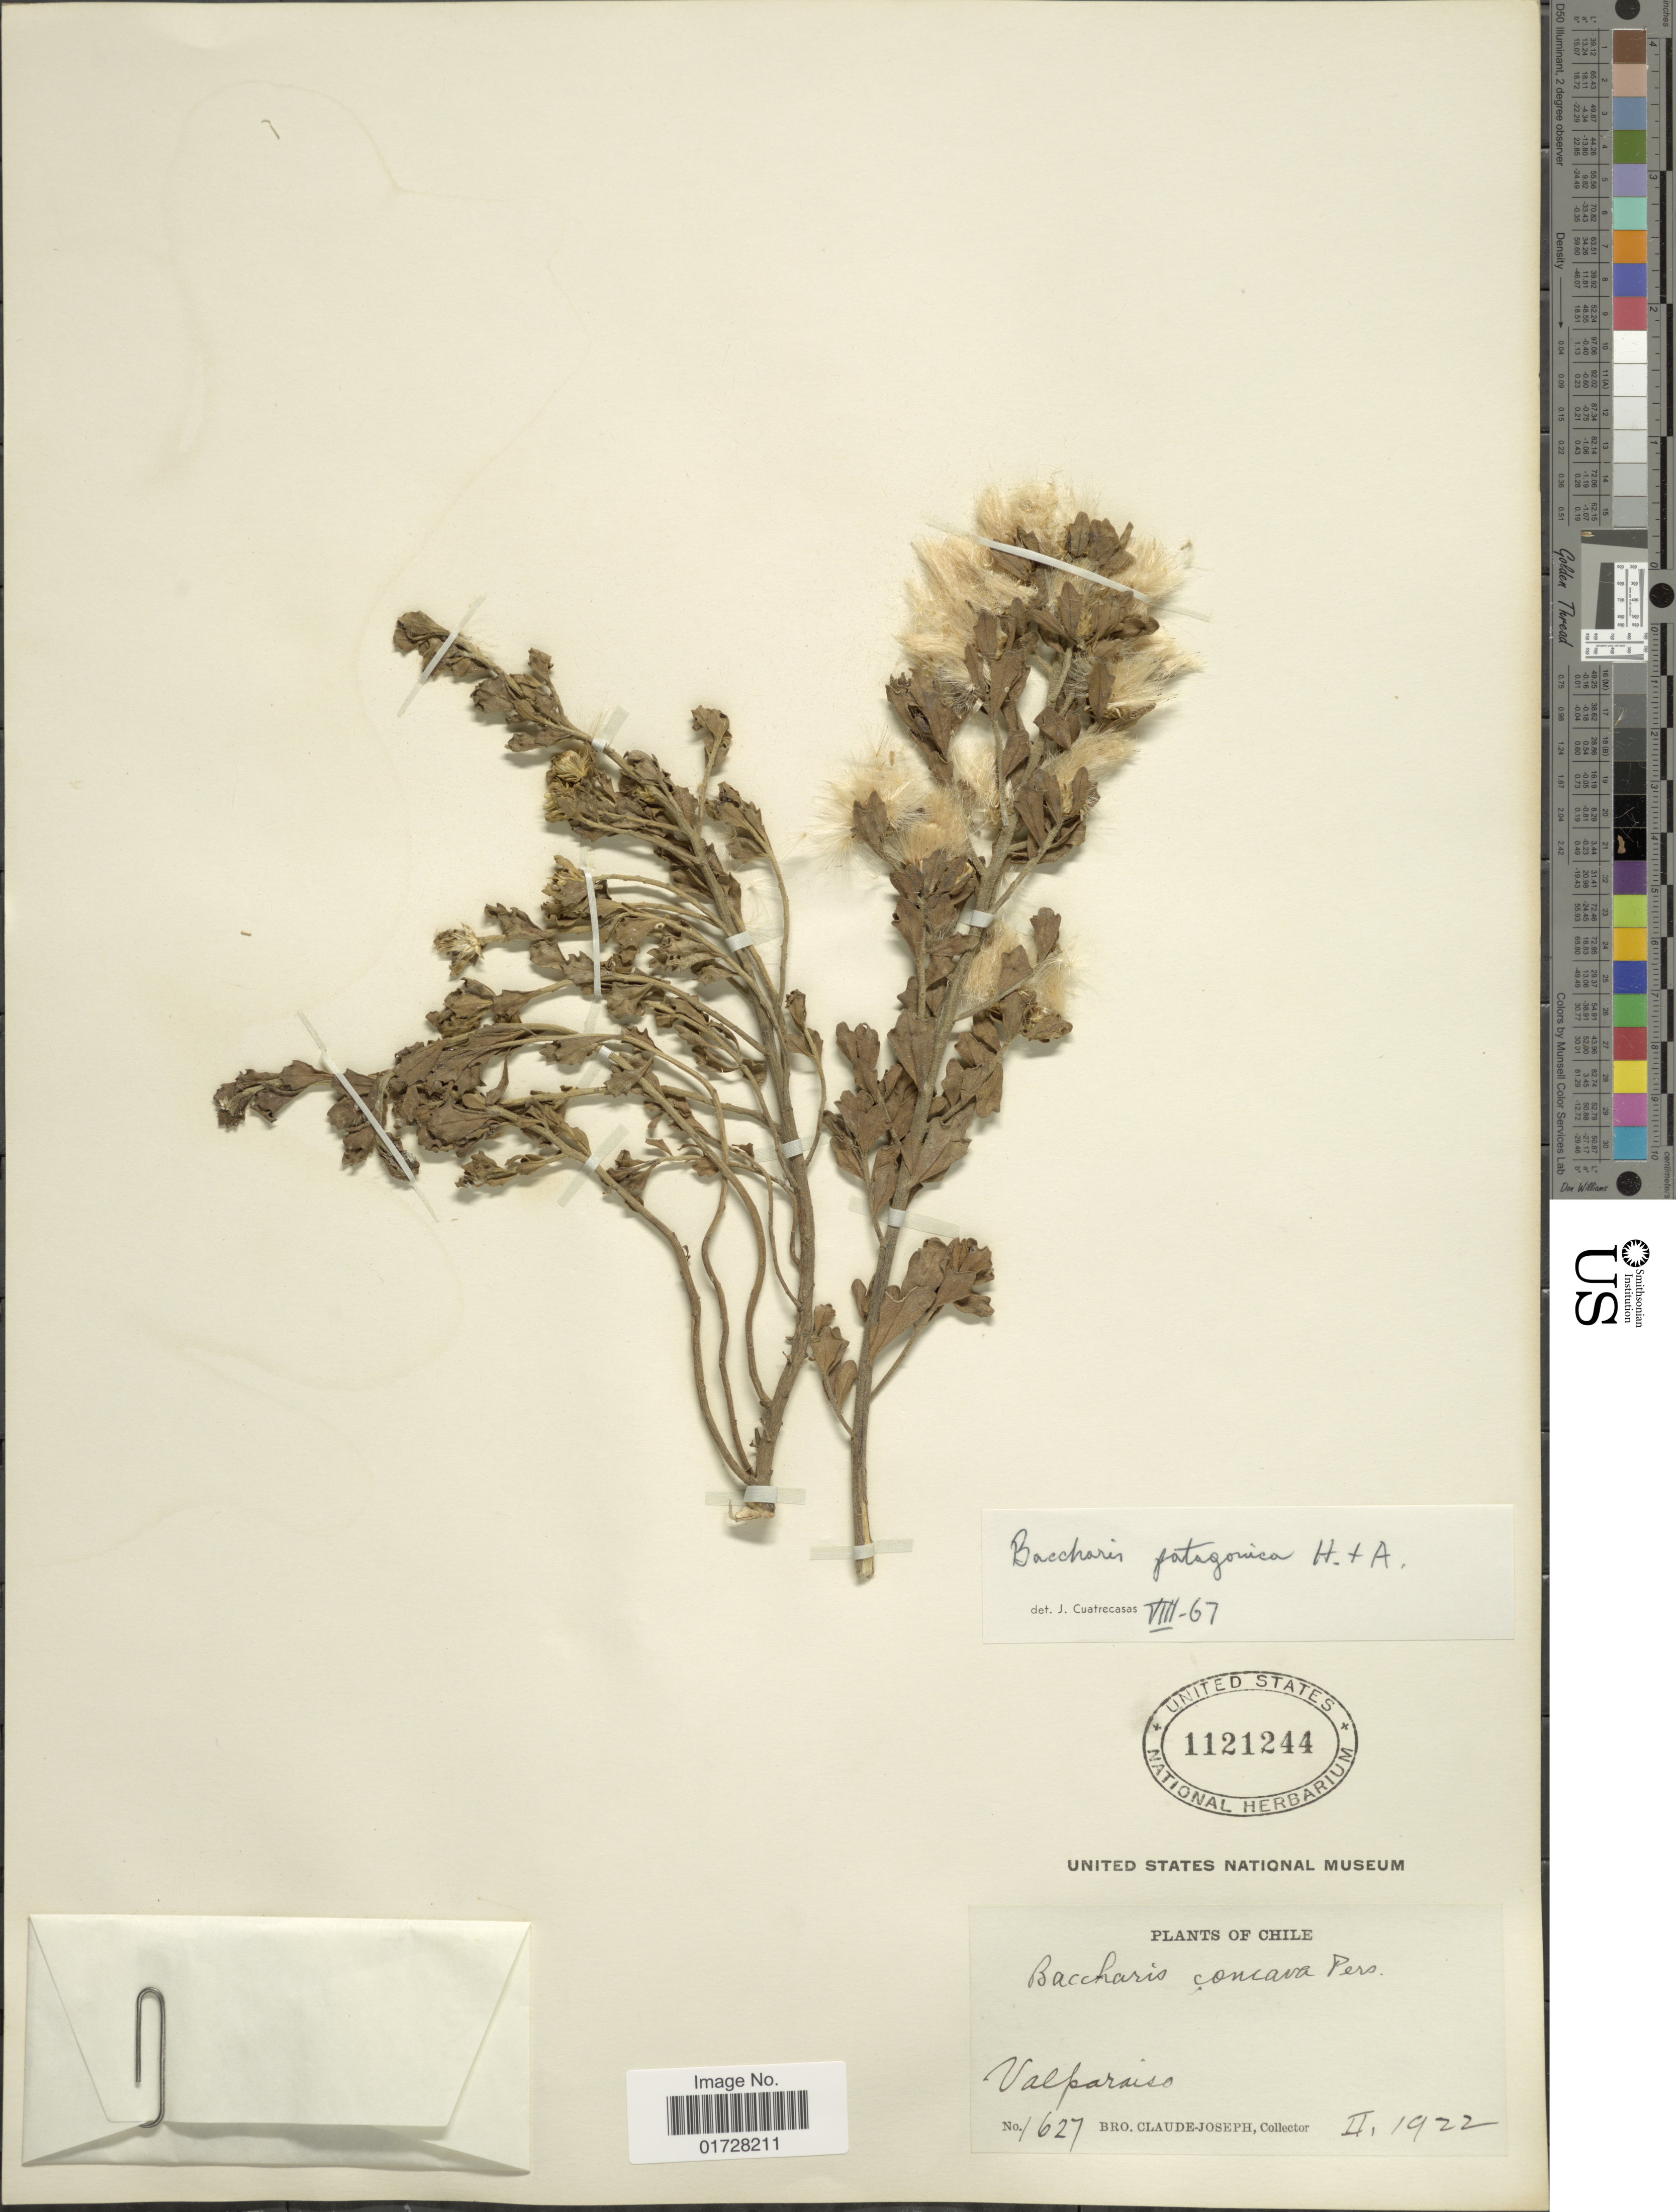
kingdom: Plantae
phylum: Tracheophyta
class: Magnoliopsida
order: Asterales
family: Asteraceae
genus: Baccharis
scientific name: Baccharis patagonica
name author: Hook. & Arn.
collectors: Bro. Claude-Joseph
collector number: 1627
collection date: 1922-02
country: Chile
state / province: Valparaíso (V)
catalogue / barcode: US 1121244